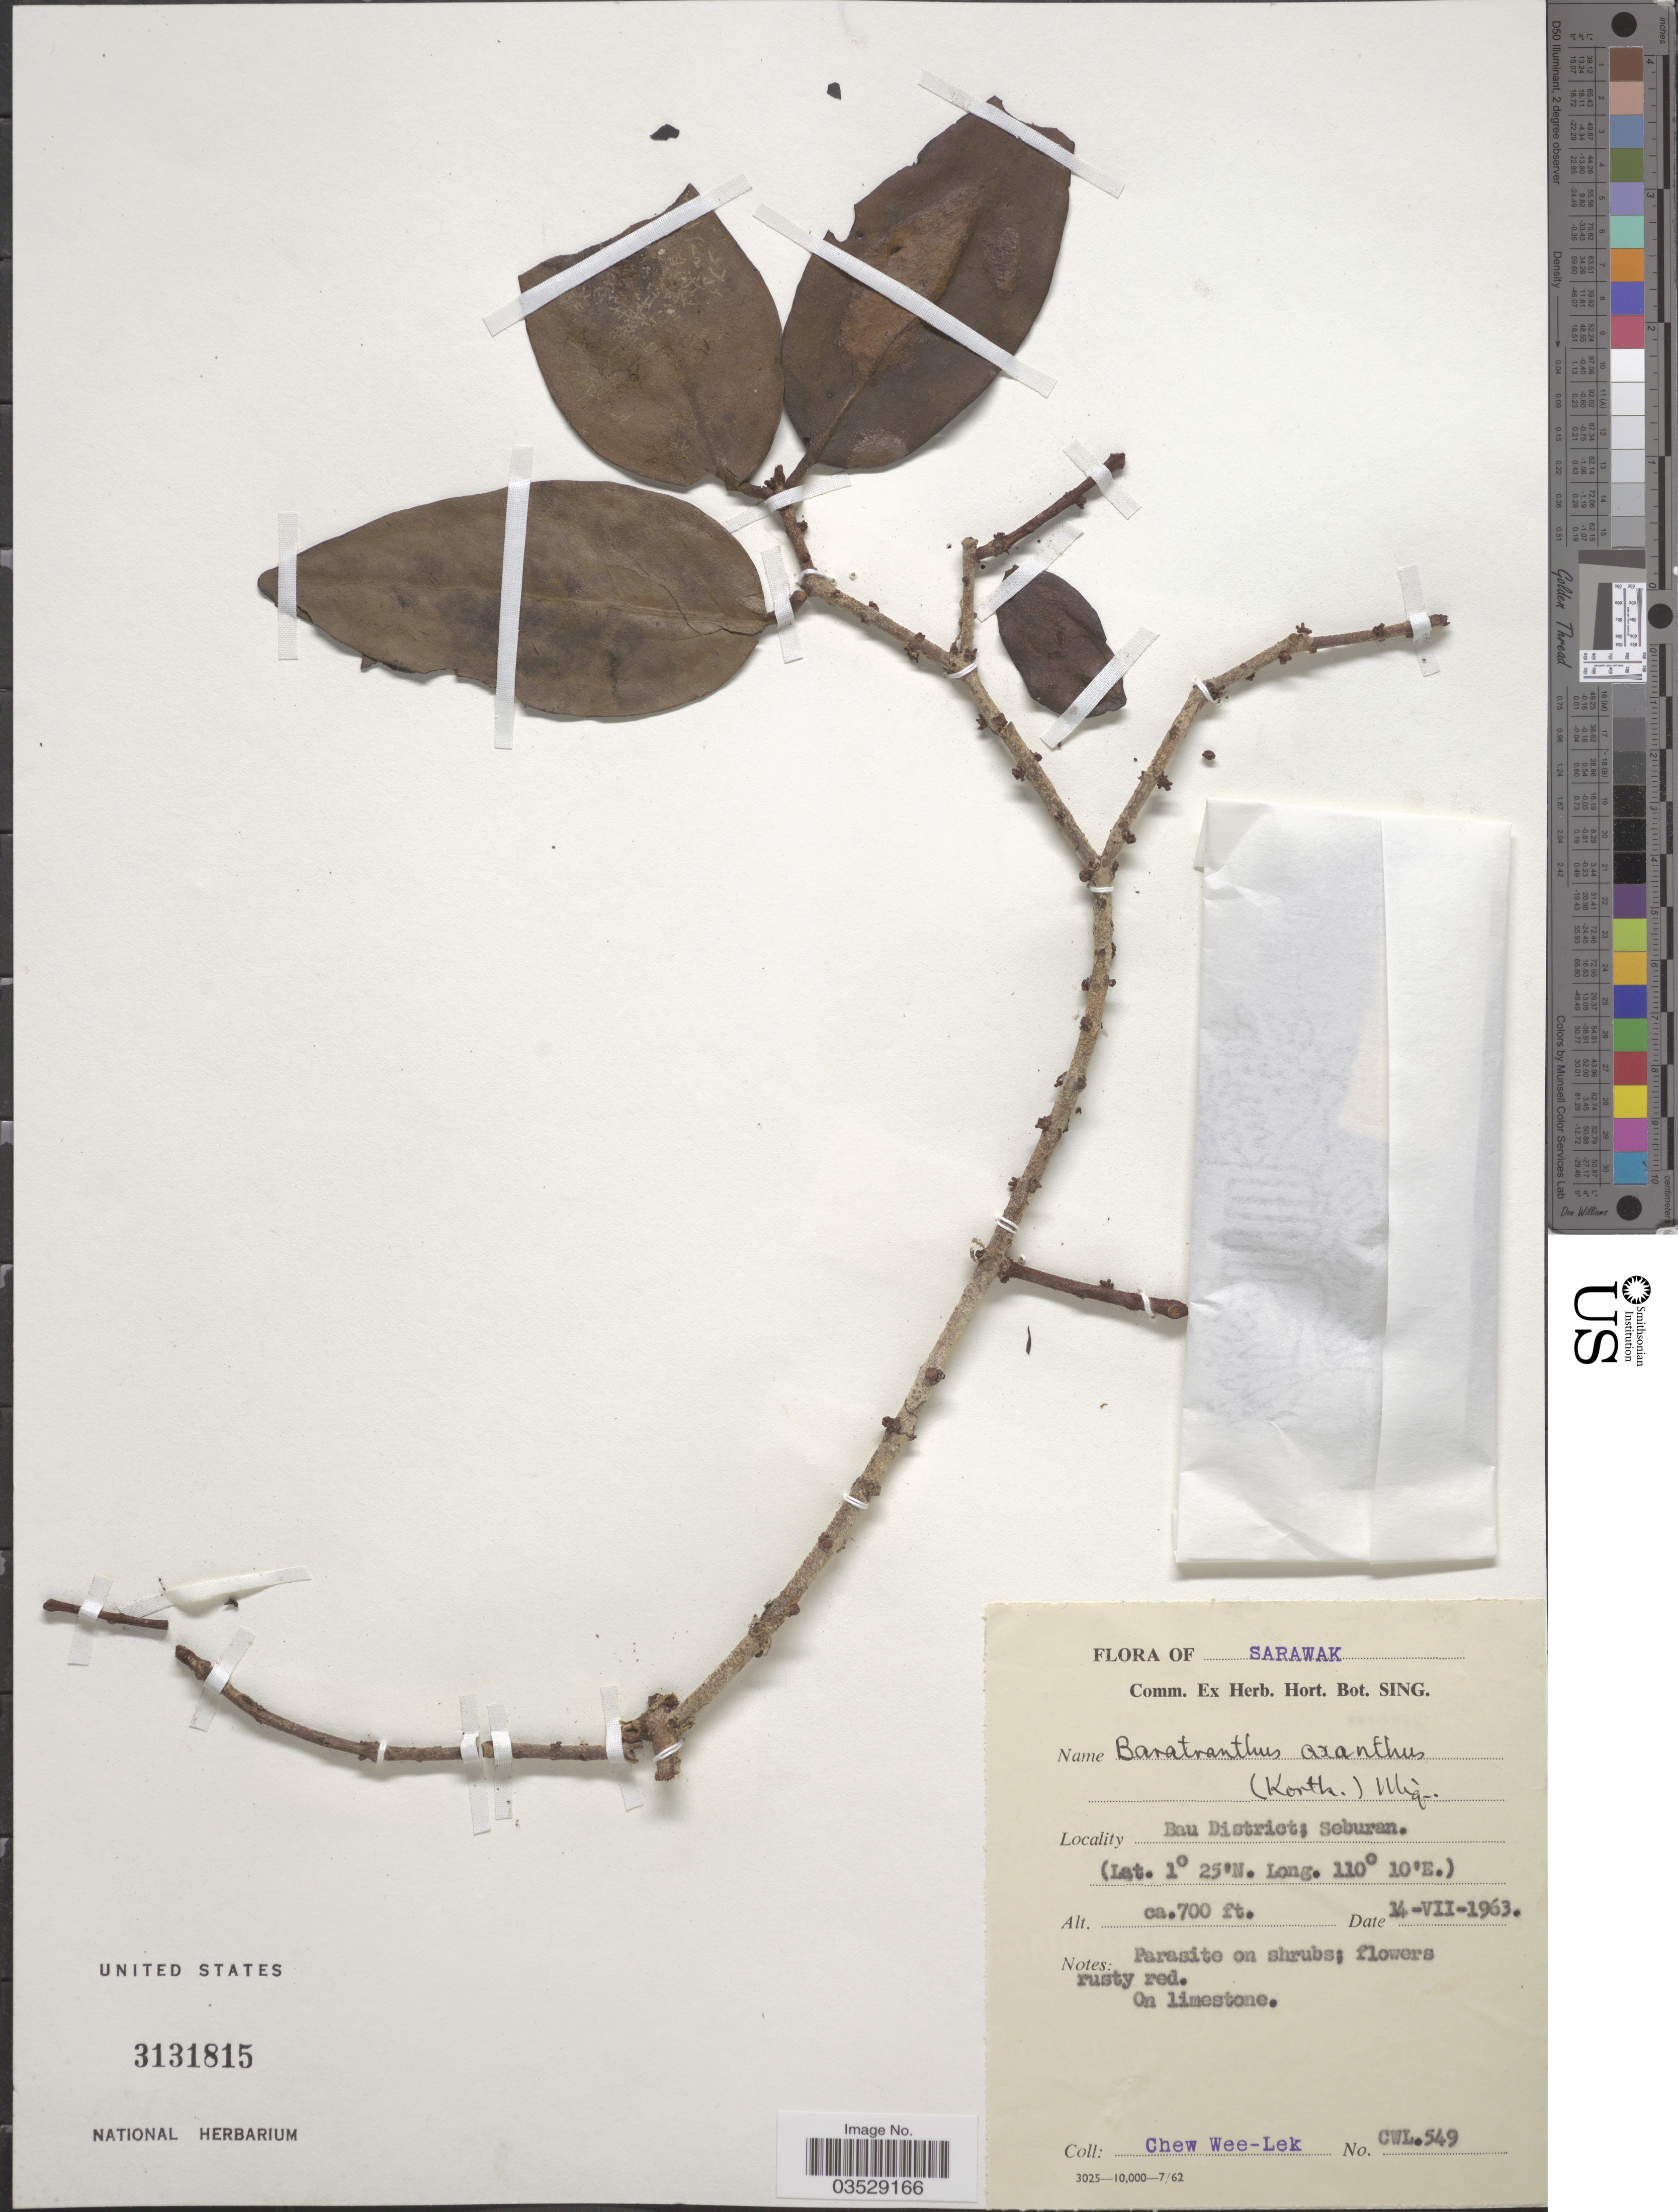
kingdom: Plantae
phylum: Tracheophyta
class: Magnoliopsida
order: Santalales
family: Loranthaceae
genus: Barathranthus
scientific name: Barathranthus axanthus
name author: (Korth.) Miq.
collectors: W. Chew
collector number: CWL 549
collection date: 1963-07-14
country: Malaysia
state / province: Sarawak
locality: Bau District; Seburan.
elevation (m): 213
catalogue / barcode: US 3131815